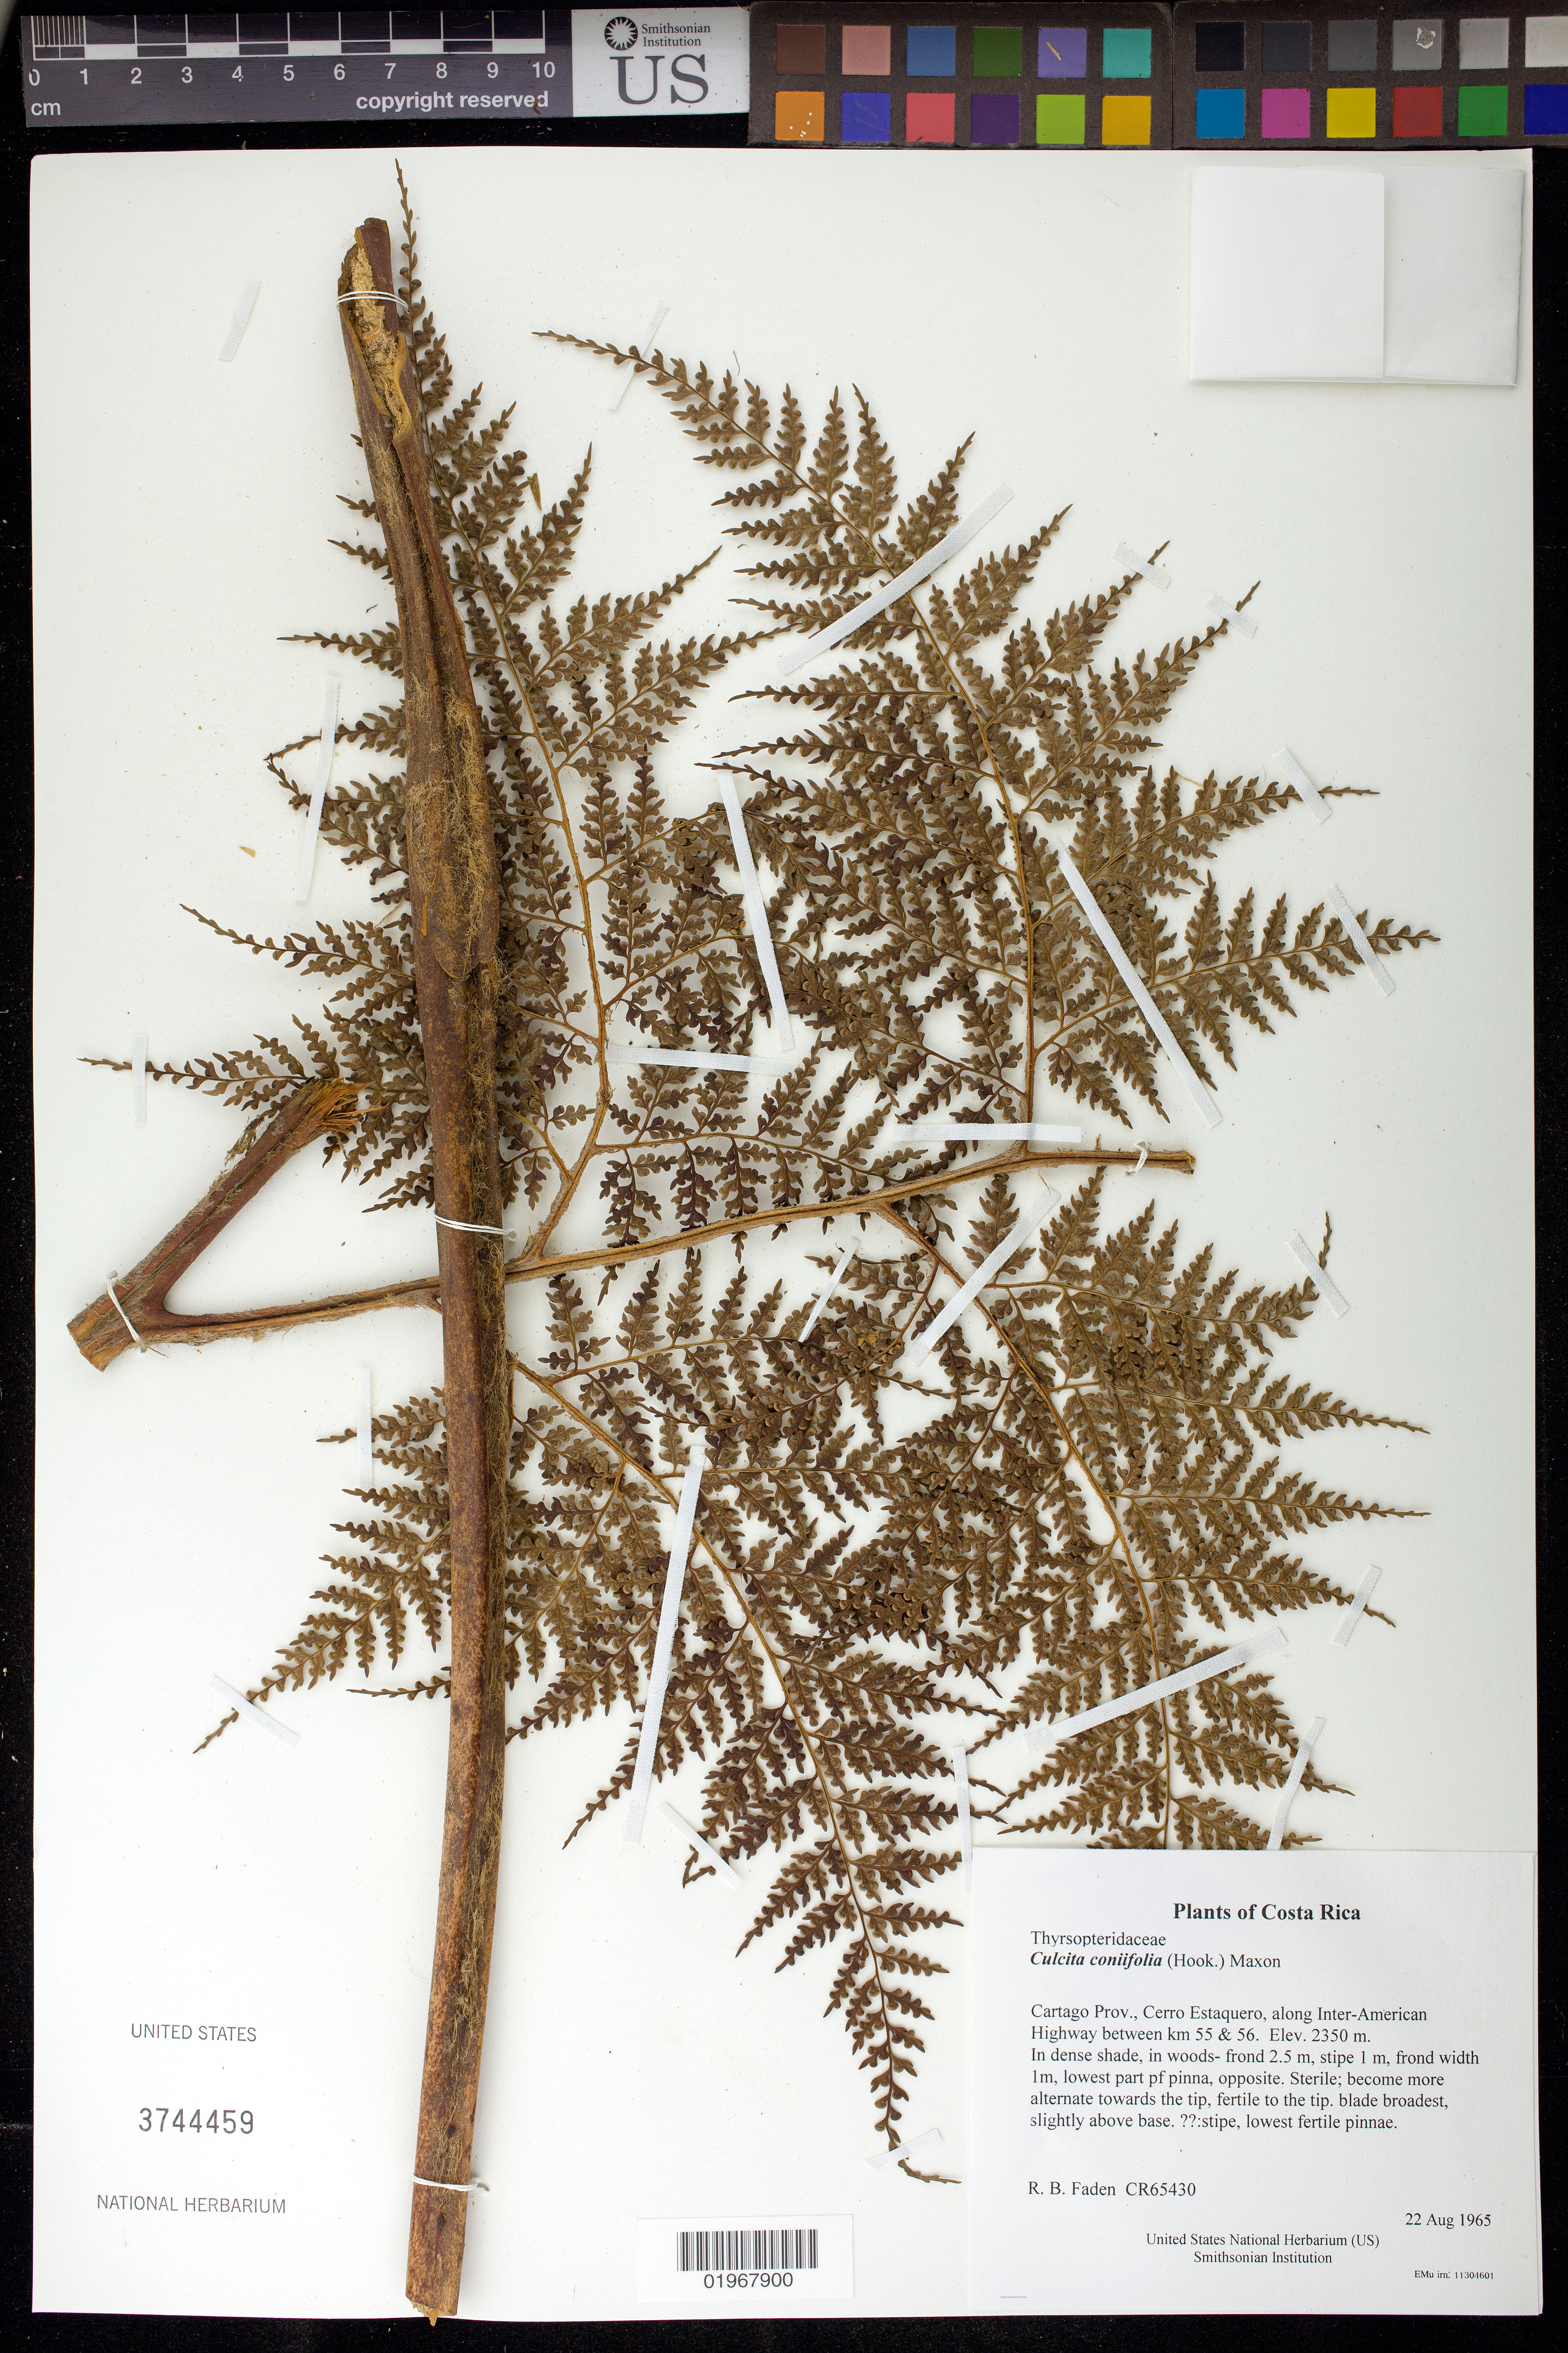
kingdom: Plantae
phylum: Tracheophyta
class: Polypodiopsida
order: Cyatheales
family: Culcitaceae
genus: Culcita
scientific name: Culcita coniifolia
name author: (Hook.) Maxon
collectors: R. B. Faden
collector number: CR65430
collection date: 1965-08-22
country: Costa Rica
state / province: Cartago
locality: Cerro Estaquero, along Inter-American Highway between km 55 & 56.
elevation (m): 2350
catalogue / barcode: US 2744459